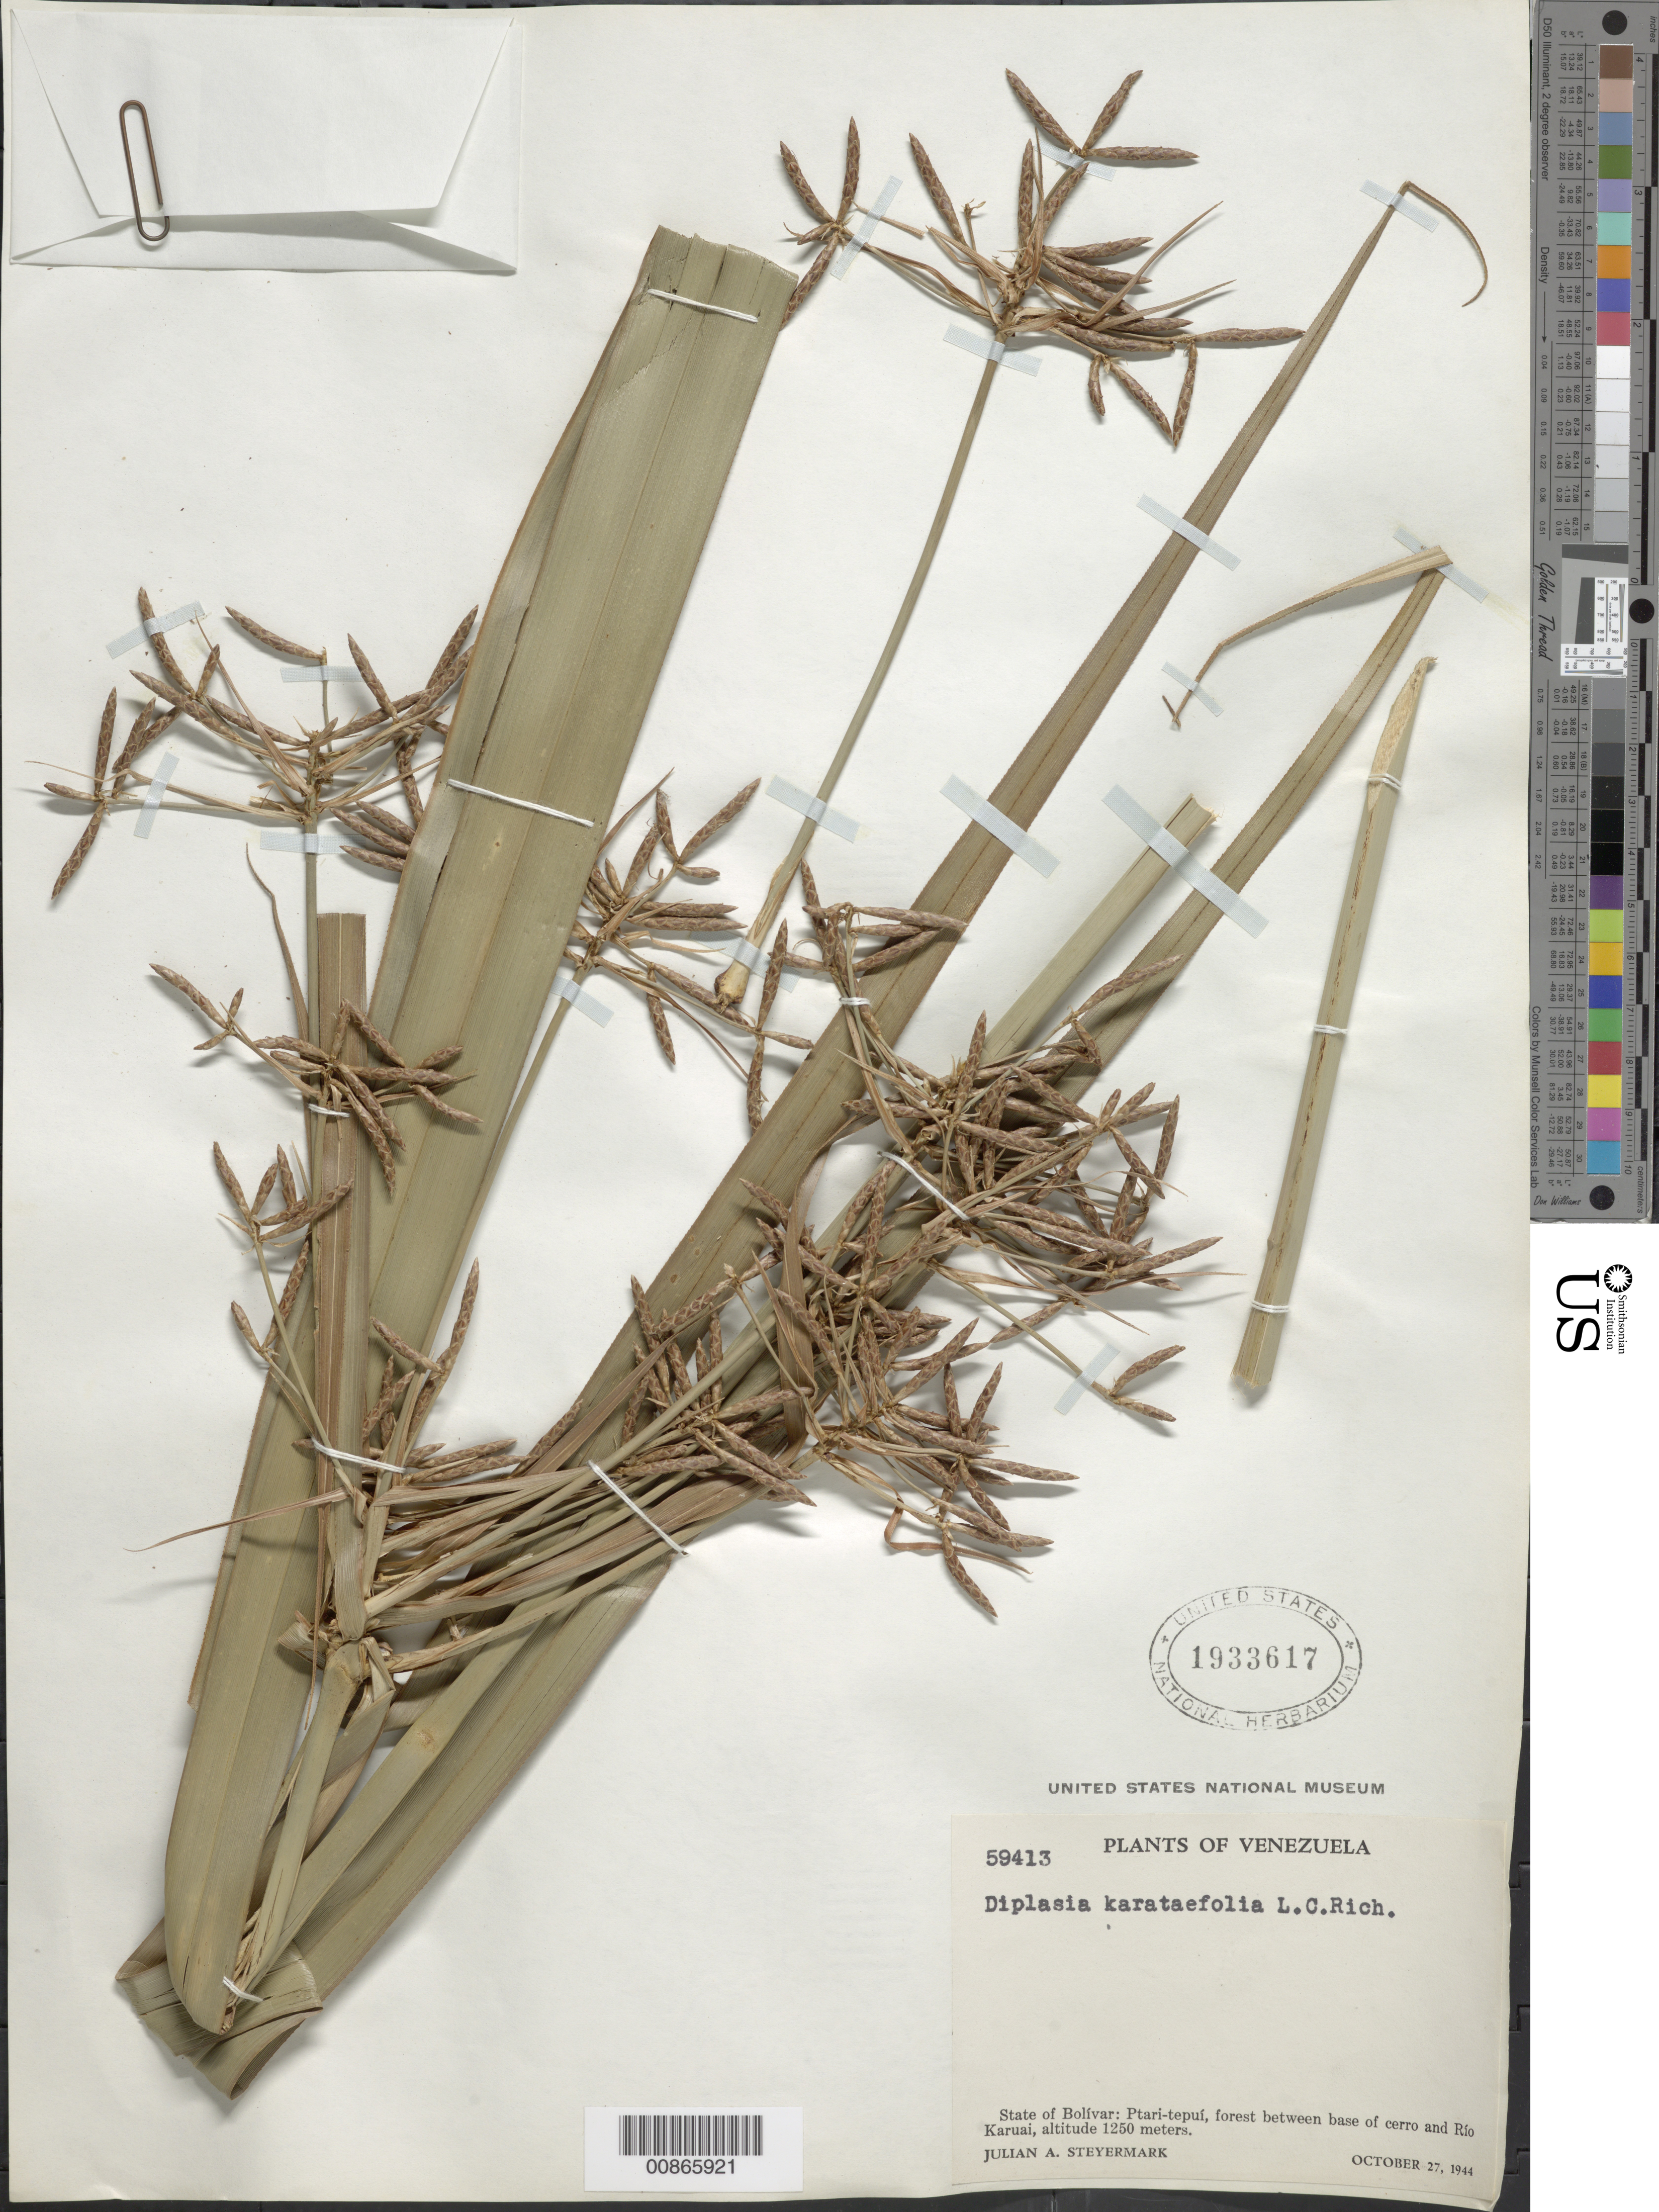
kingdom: Plantae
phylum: Tracheophyta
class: Liliopsida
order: Poales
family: Cyperaceae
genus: Diplasia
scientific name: Diplasia karatifolia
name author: Rich.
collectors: J. Steyermark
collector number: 59413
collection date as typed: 27-Oct-44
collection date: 1944-10-27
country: Venezuela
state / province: Bolívar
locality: Ptari-tepuí, between base of cerro and Río Karuai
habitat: Forest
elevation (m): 1250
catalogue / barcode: US 1933617